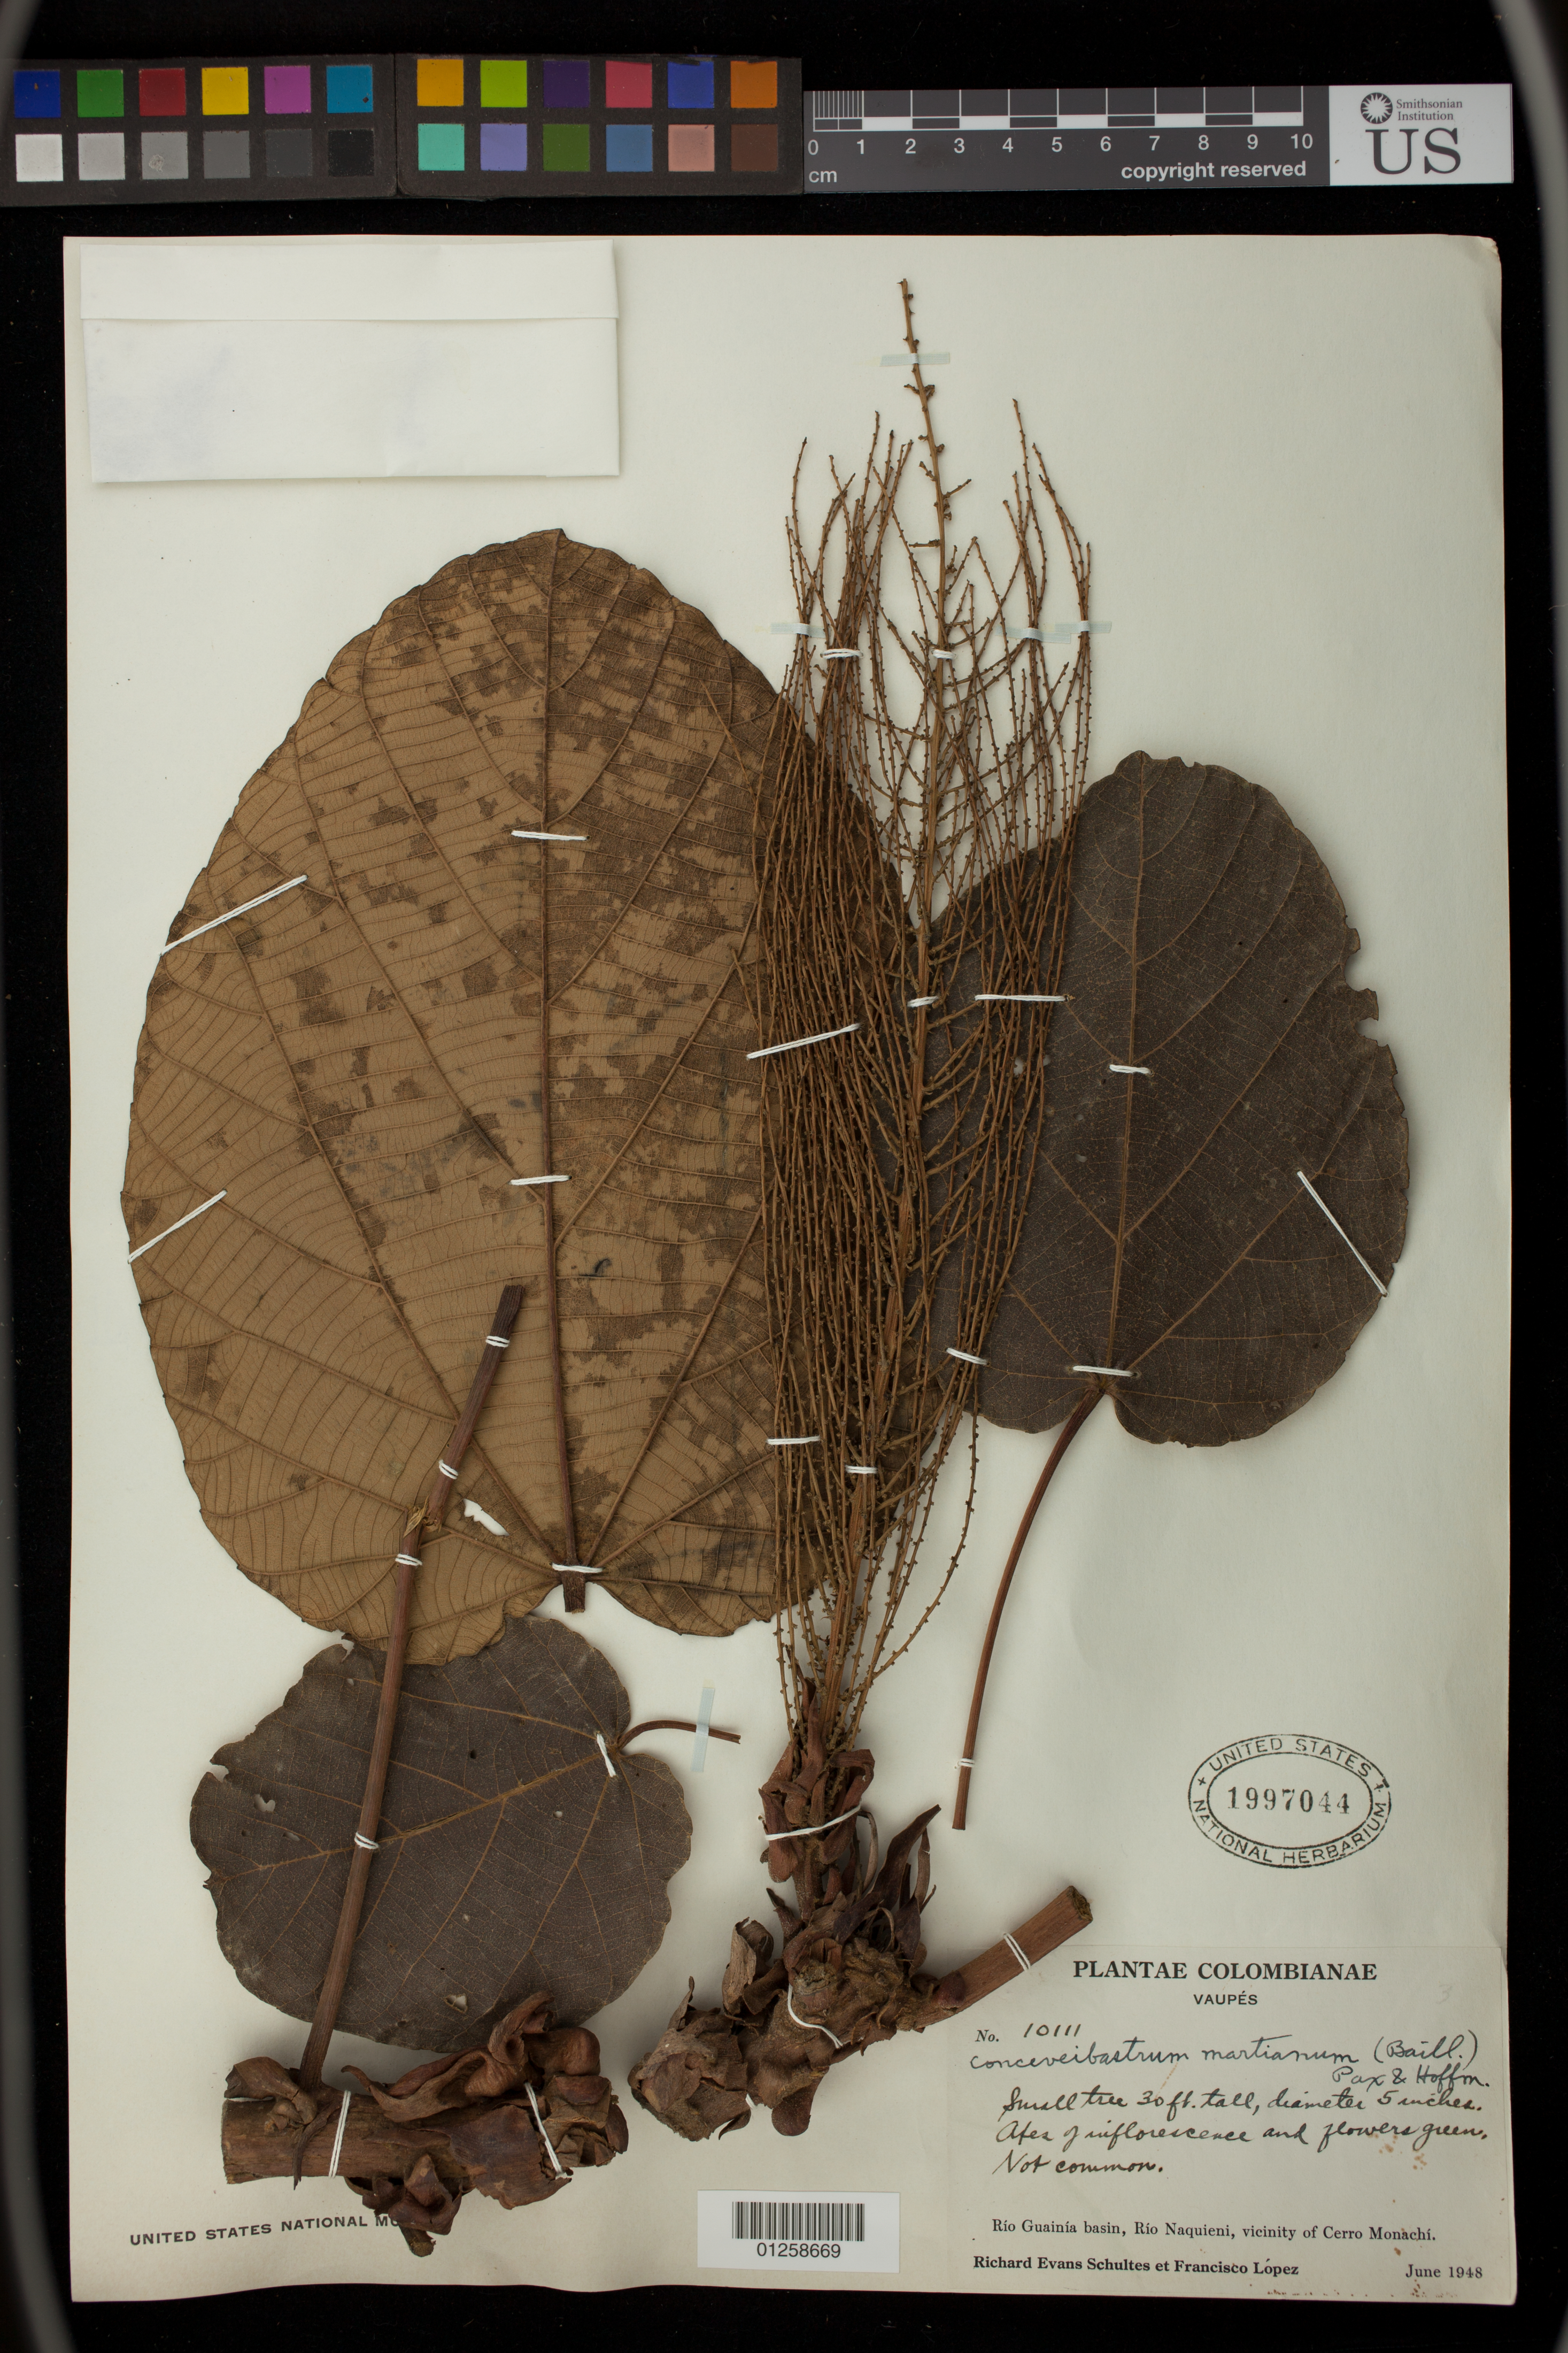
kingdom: Plantae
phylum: Tracheophyta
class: Magnoliopsida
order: Malpighiales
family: Euphorbiaceae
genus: Conceveiba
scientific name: Conceveiba martiana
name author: Baill.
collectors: R. E. Schultes & F. Lopéz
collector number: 10111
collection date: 1948-06-01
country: Colombia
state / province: Guainia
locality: Rio Guainia basin, Rio Naquieni, Cerro Monachi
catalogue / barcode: US 1997044